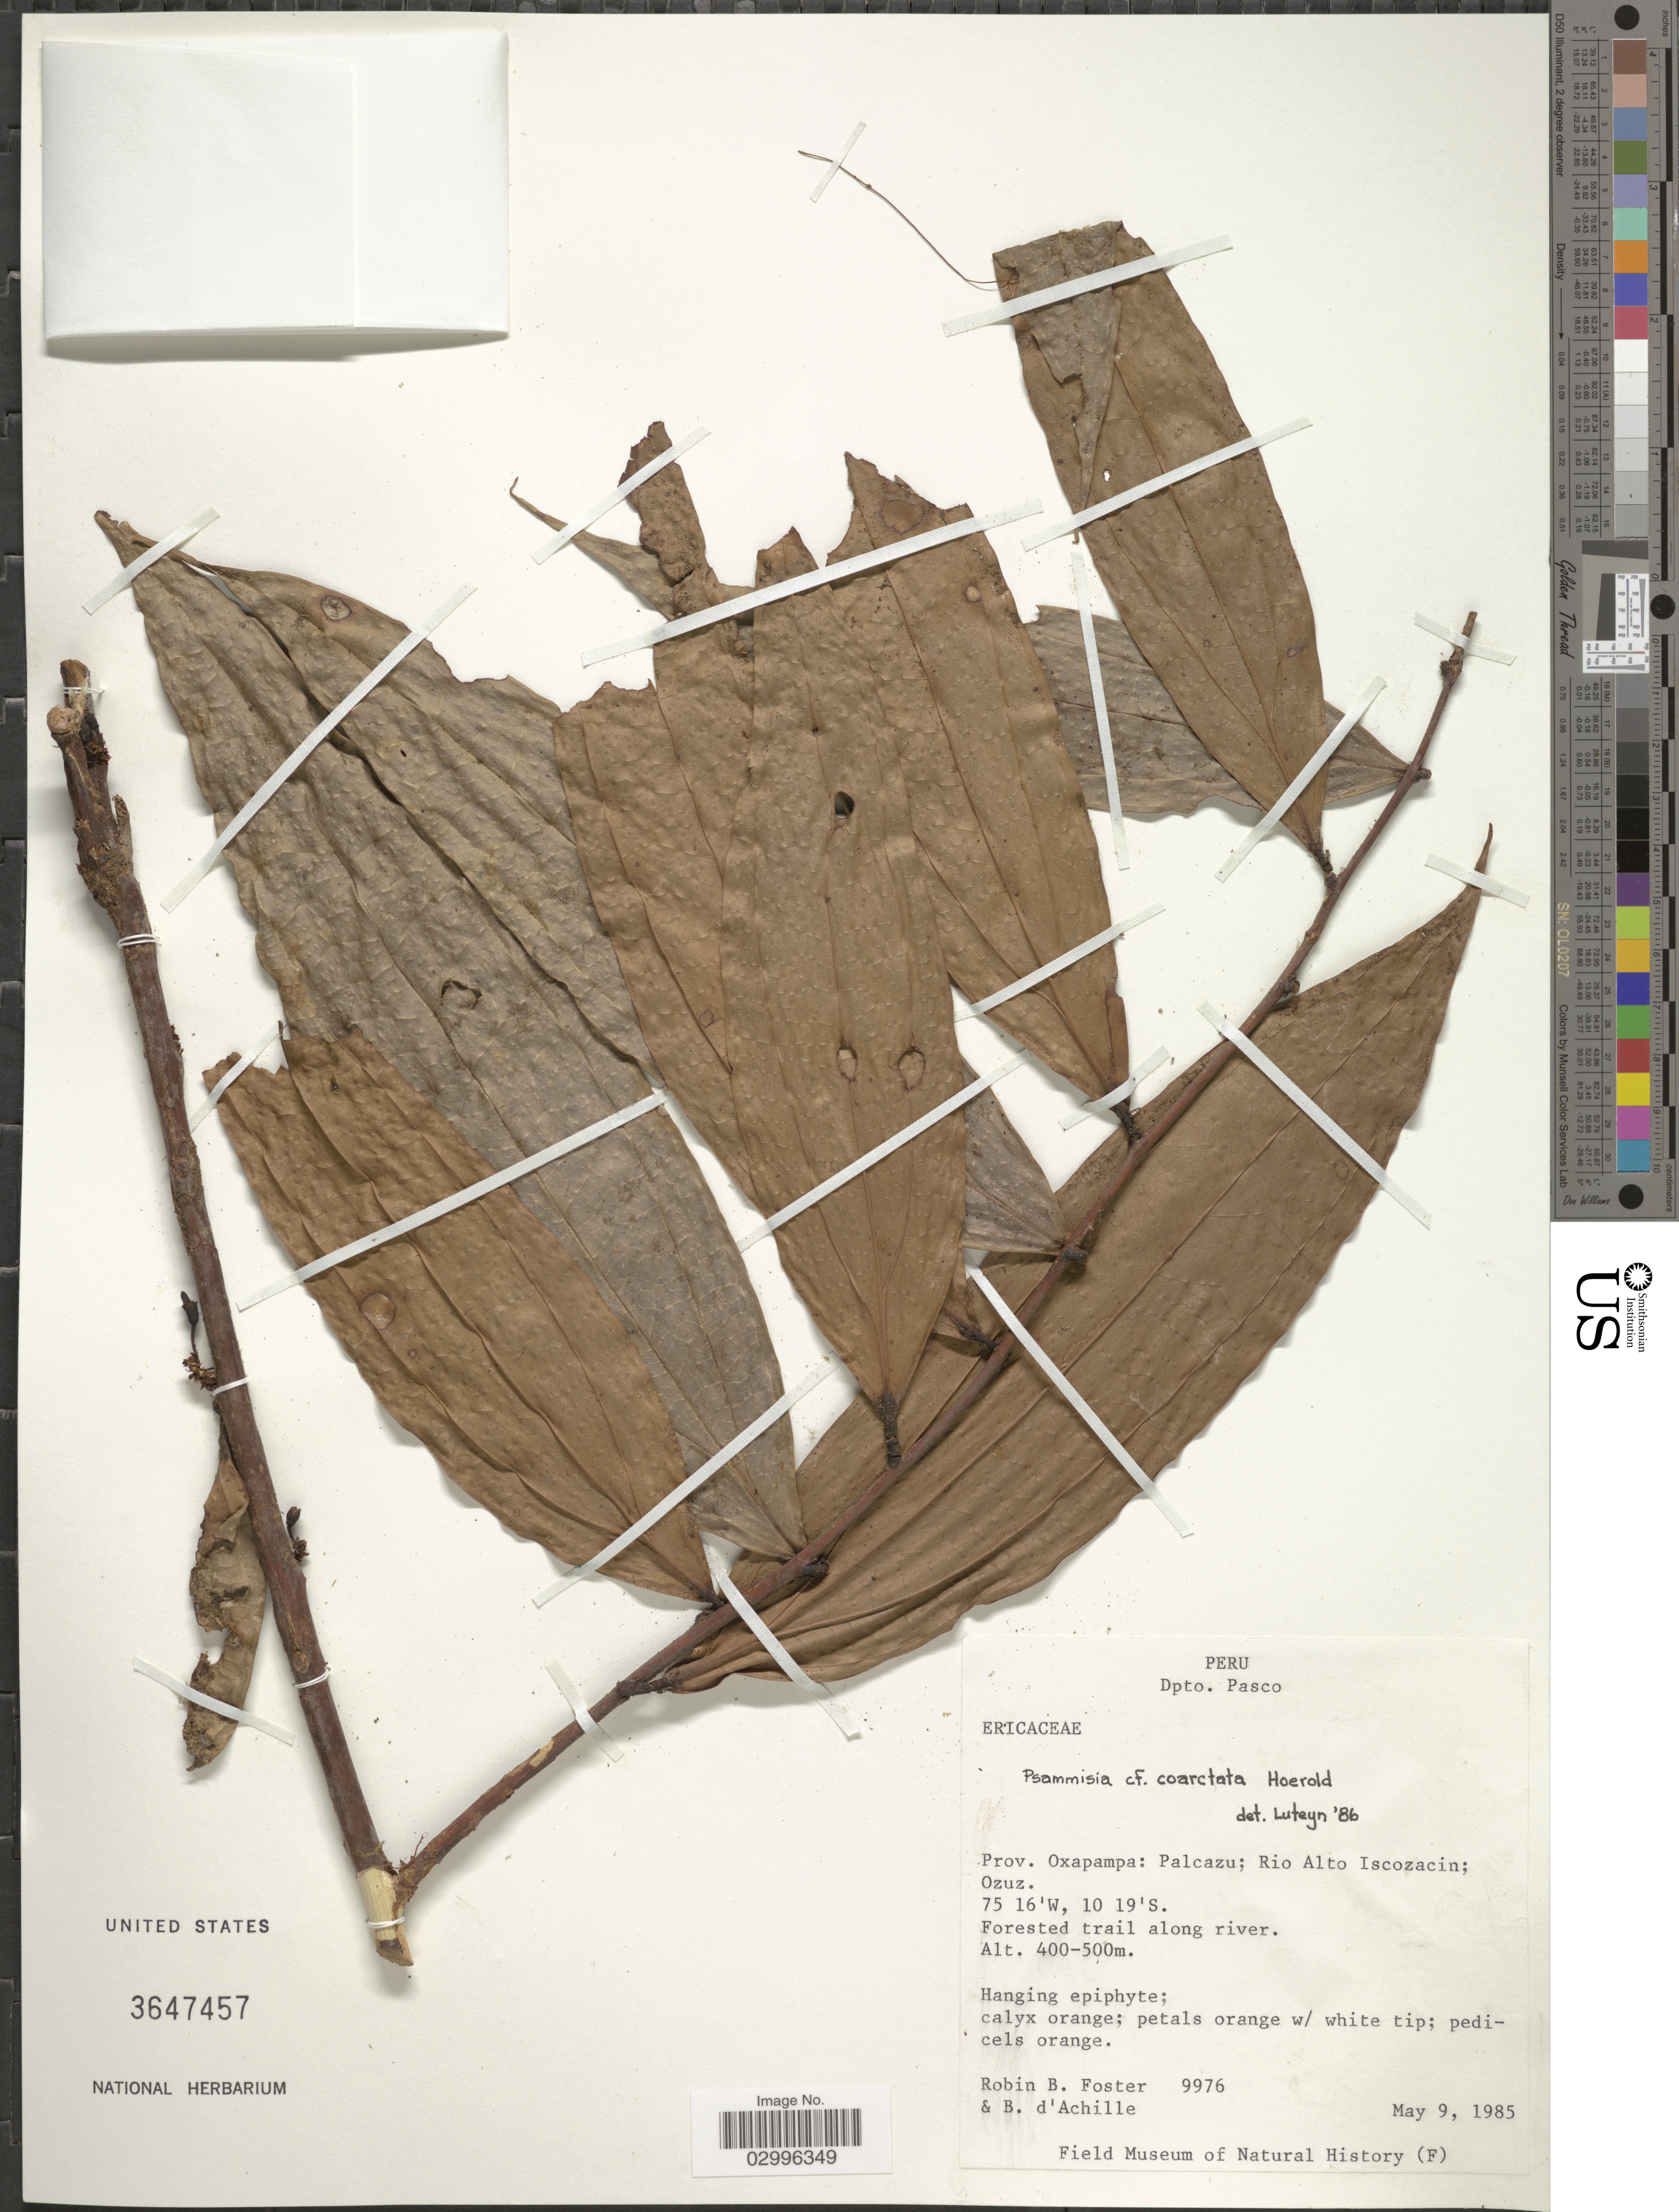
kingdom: Plantae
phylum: Tracheophyta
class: Magnoliopsida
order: Ericales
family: Ericaceae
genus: Psammisia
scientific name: Psammisia coarctata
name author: (Ruiz & Pav.) A.C. Sm.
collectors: R. B. Foster & B. d'Achille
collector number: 9976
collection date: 1985-05-09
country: Peru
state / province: Pasco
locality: Dpto. Pasco. Prov. Oxapampa: Palcazu; Rio Alto Iscozacin; Ozuz.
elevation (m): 400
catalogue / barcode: US 3647457